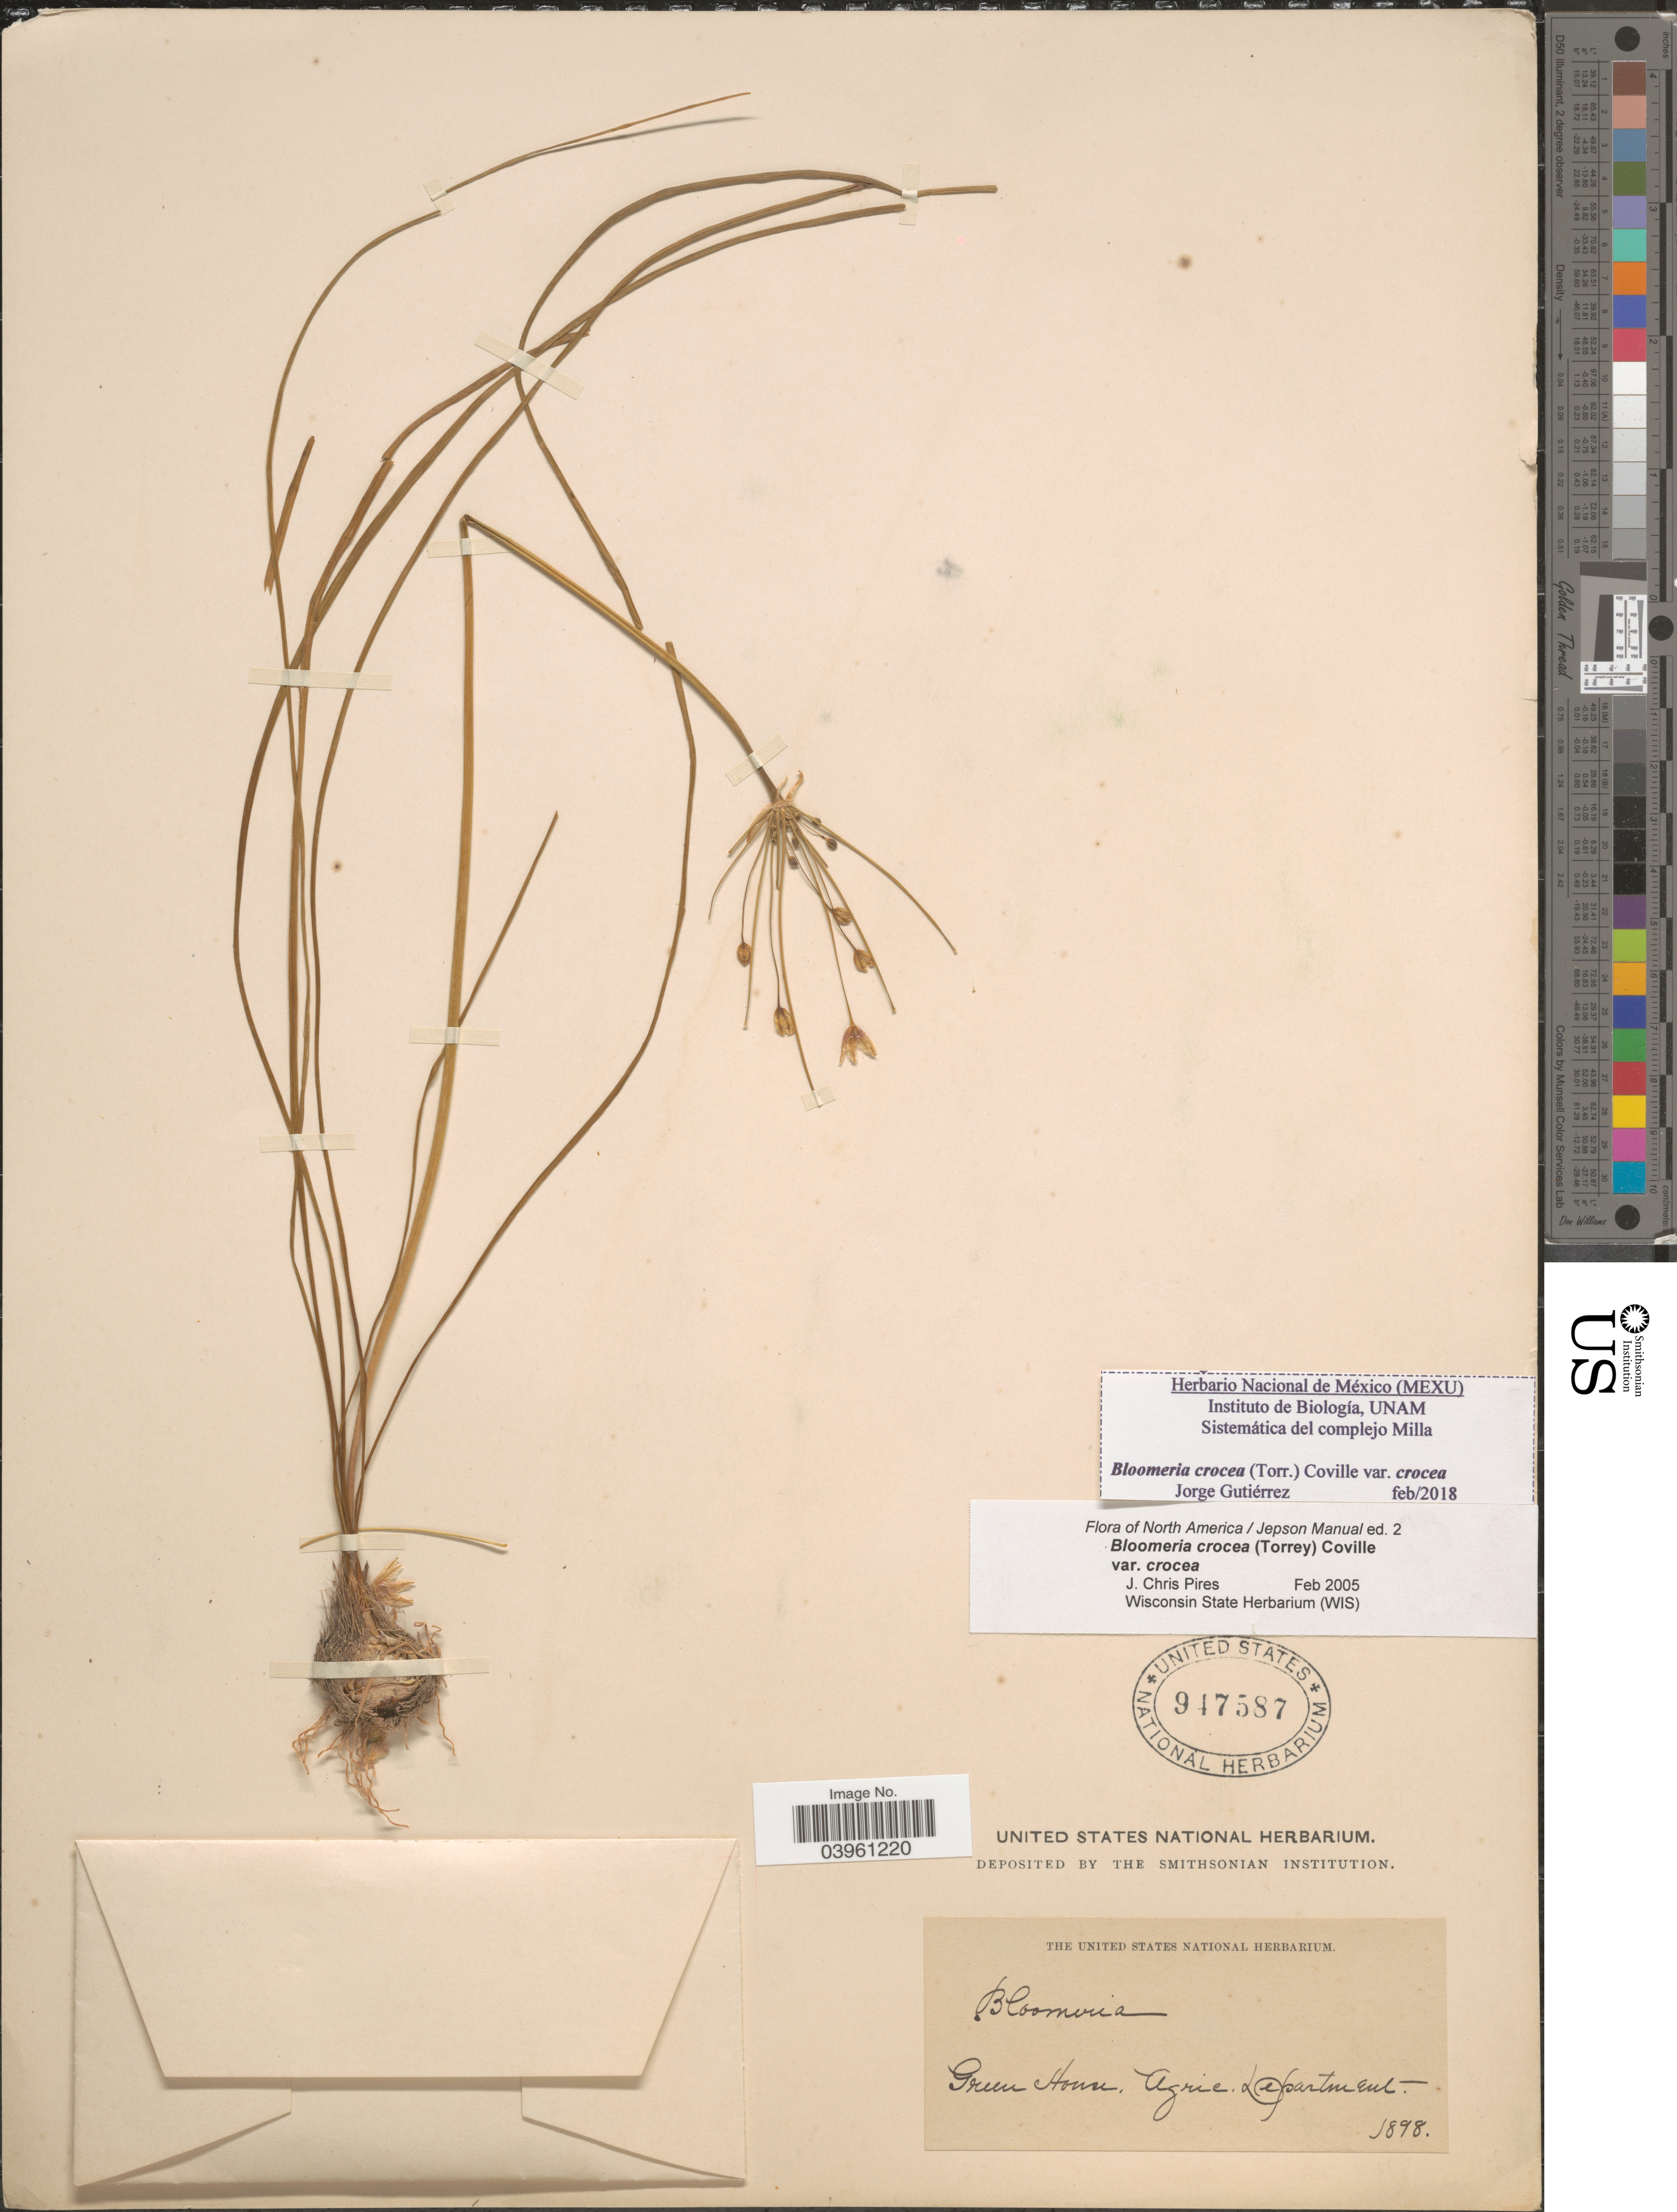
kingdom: Plantae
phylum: Tracheophyta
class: Liliopsida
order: Asparagales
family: Asparagaceae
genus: Bloomeria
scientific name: Bloomeria crocea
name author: (Torr.) Coville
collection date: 1898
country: United States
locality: Green House, Agric. Department.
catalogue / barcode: US 947587